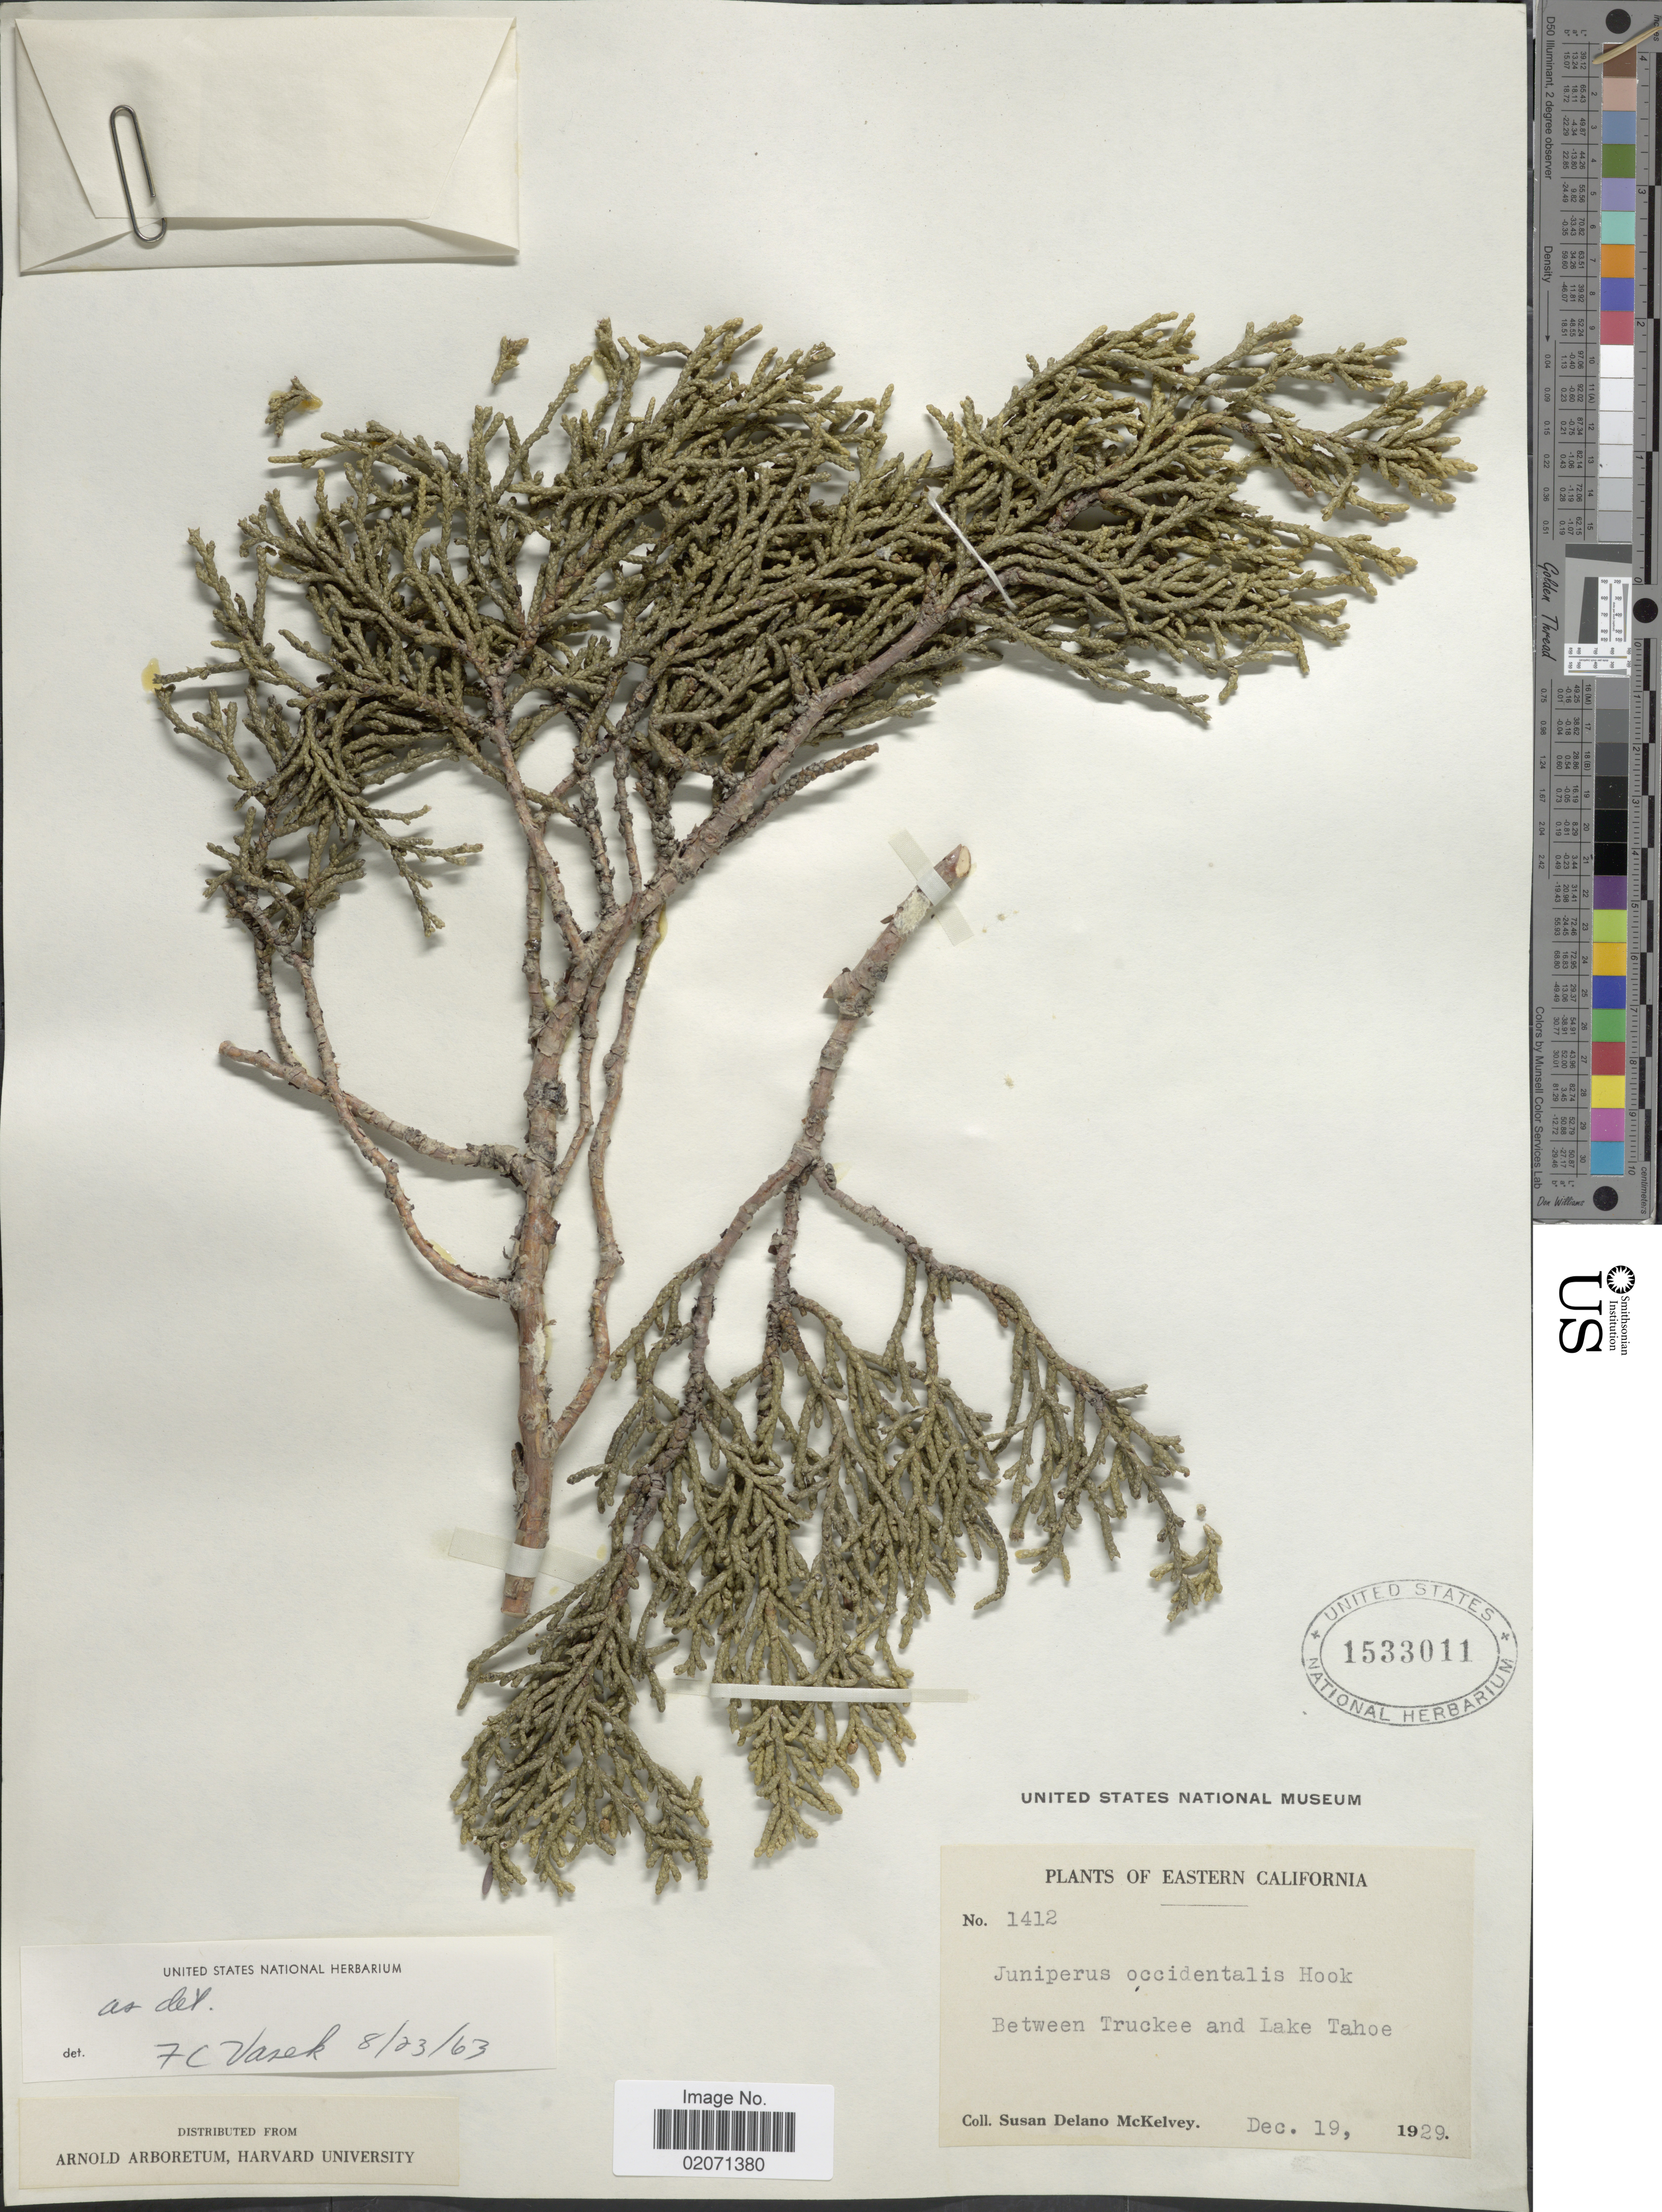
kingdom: Plantae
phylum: Tracheophyta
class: Pinopsida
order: Pinales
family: Cupressaceae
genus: Juniperus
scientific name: Juniperus occidentalis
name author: Hook.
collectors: S. A. McKelvey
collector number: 1412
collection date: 1929-12-19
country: United States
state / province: California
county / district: Nevada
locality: Eastern California. Between Truckee and Lake Tahoe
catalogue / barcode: US 1533011